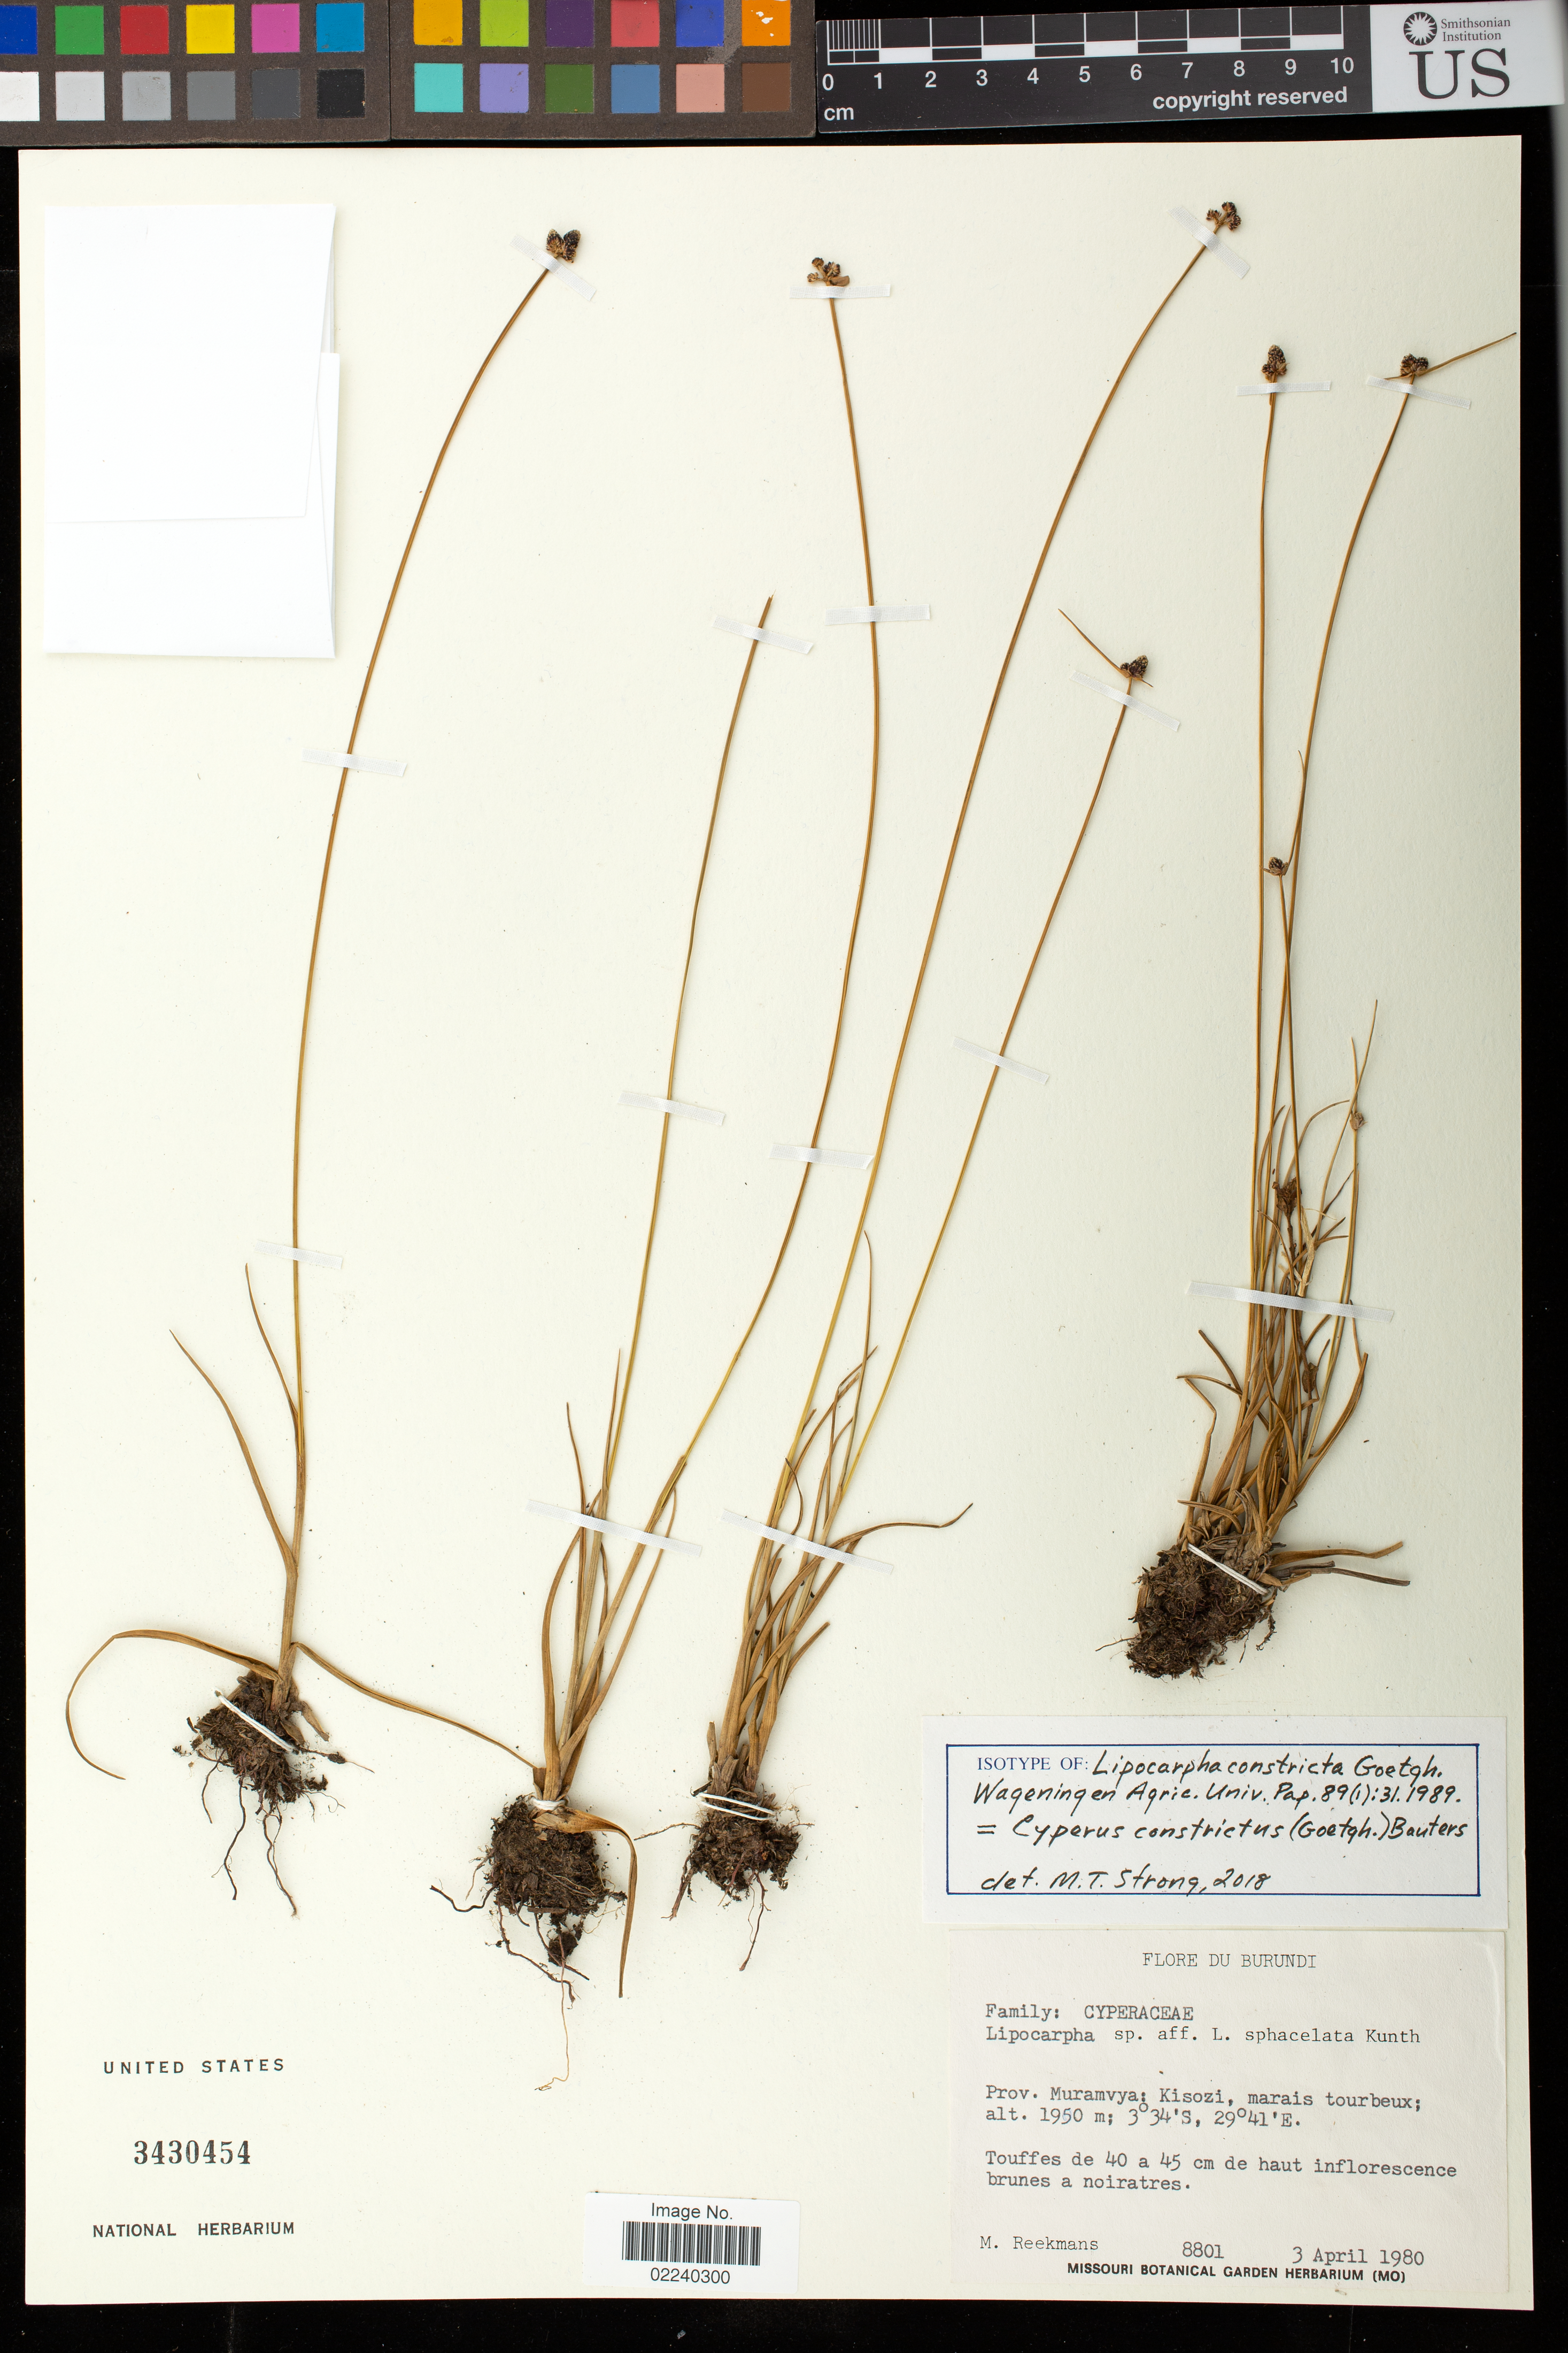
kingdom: Plantae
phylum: Tracheophyta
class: Liliopsida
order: Poales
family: Cyperaceae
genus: Lipocarpha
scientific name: Lipocarpha constricta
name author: Goetgh.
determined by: Strong, M. T., (US), Smithsonian Institution - National Museum of Natural History (UNITED STATES)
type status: Isotype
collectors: M. Reekmans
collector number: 8801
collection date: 1980-04-03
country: Burundi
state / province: Muramvya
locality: Kisozi, marais tourbeux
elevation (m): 1950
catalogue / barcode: US 3430454